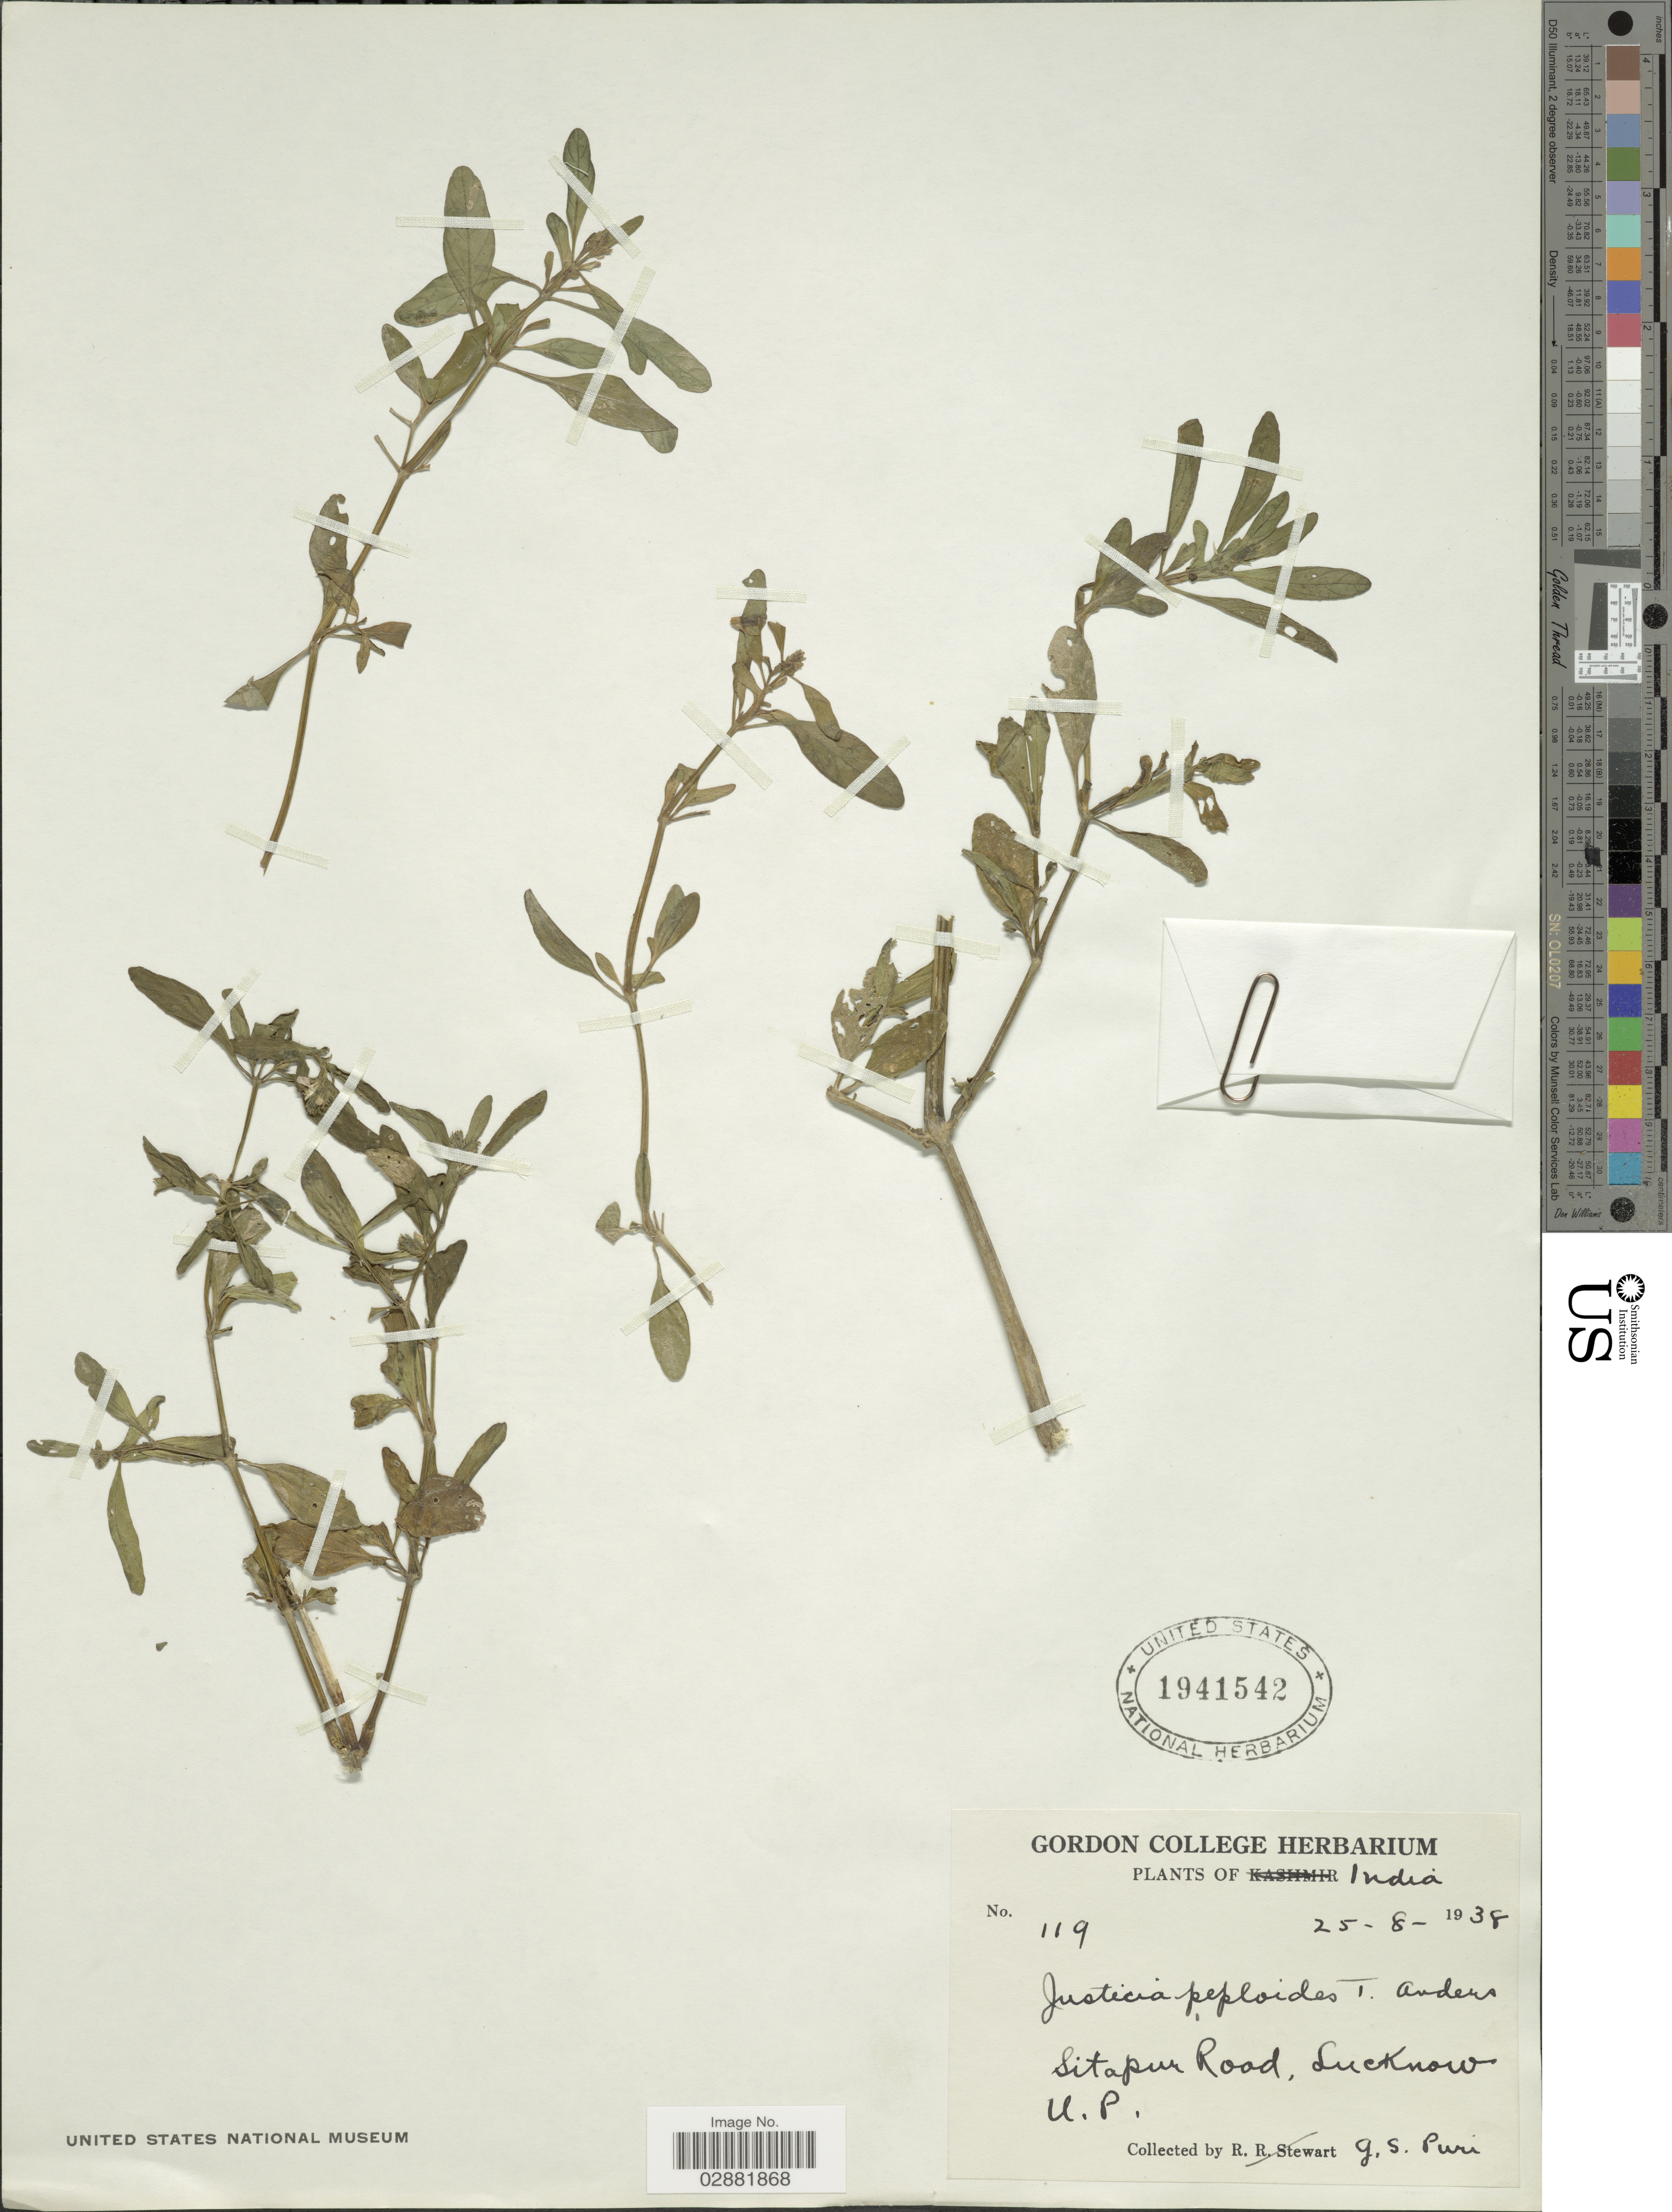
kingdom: Plantae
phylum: Tracheophyta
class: Magnoliopsida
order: Lamiales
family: Acanthaceae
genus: Justicia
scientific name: Justicia peploides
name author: (Nees) T. Anderson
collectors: G. Puri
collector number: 119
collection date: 1938-08-25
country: India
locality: Sitapur Road, Lucknow U.P.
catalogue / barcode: US 1941542